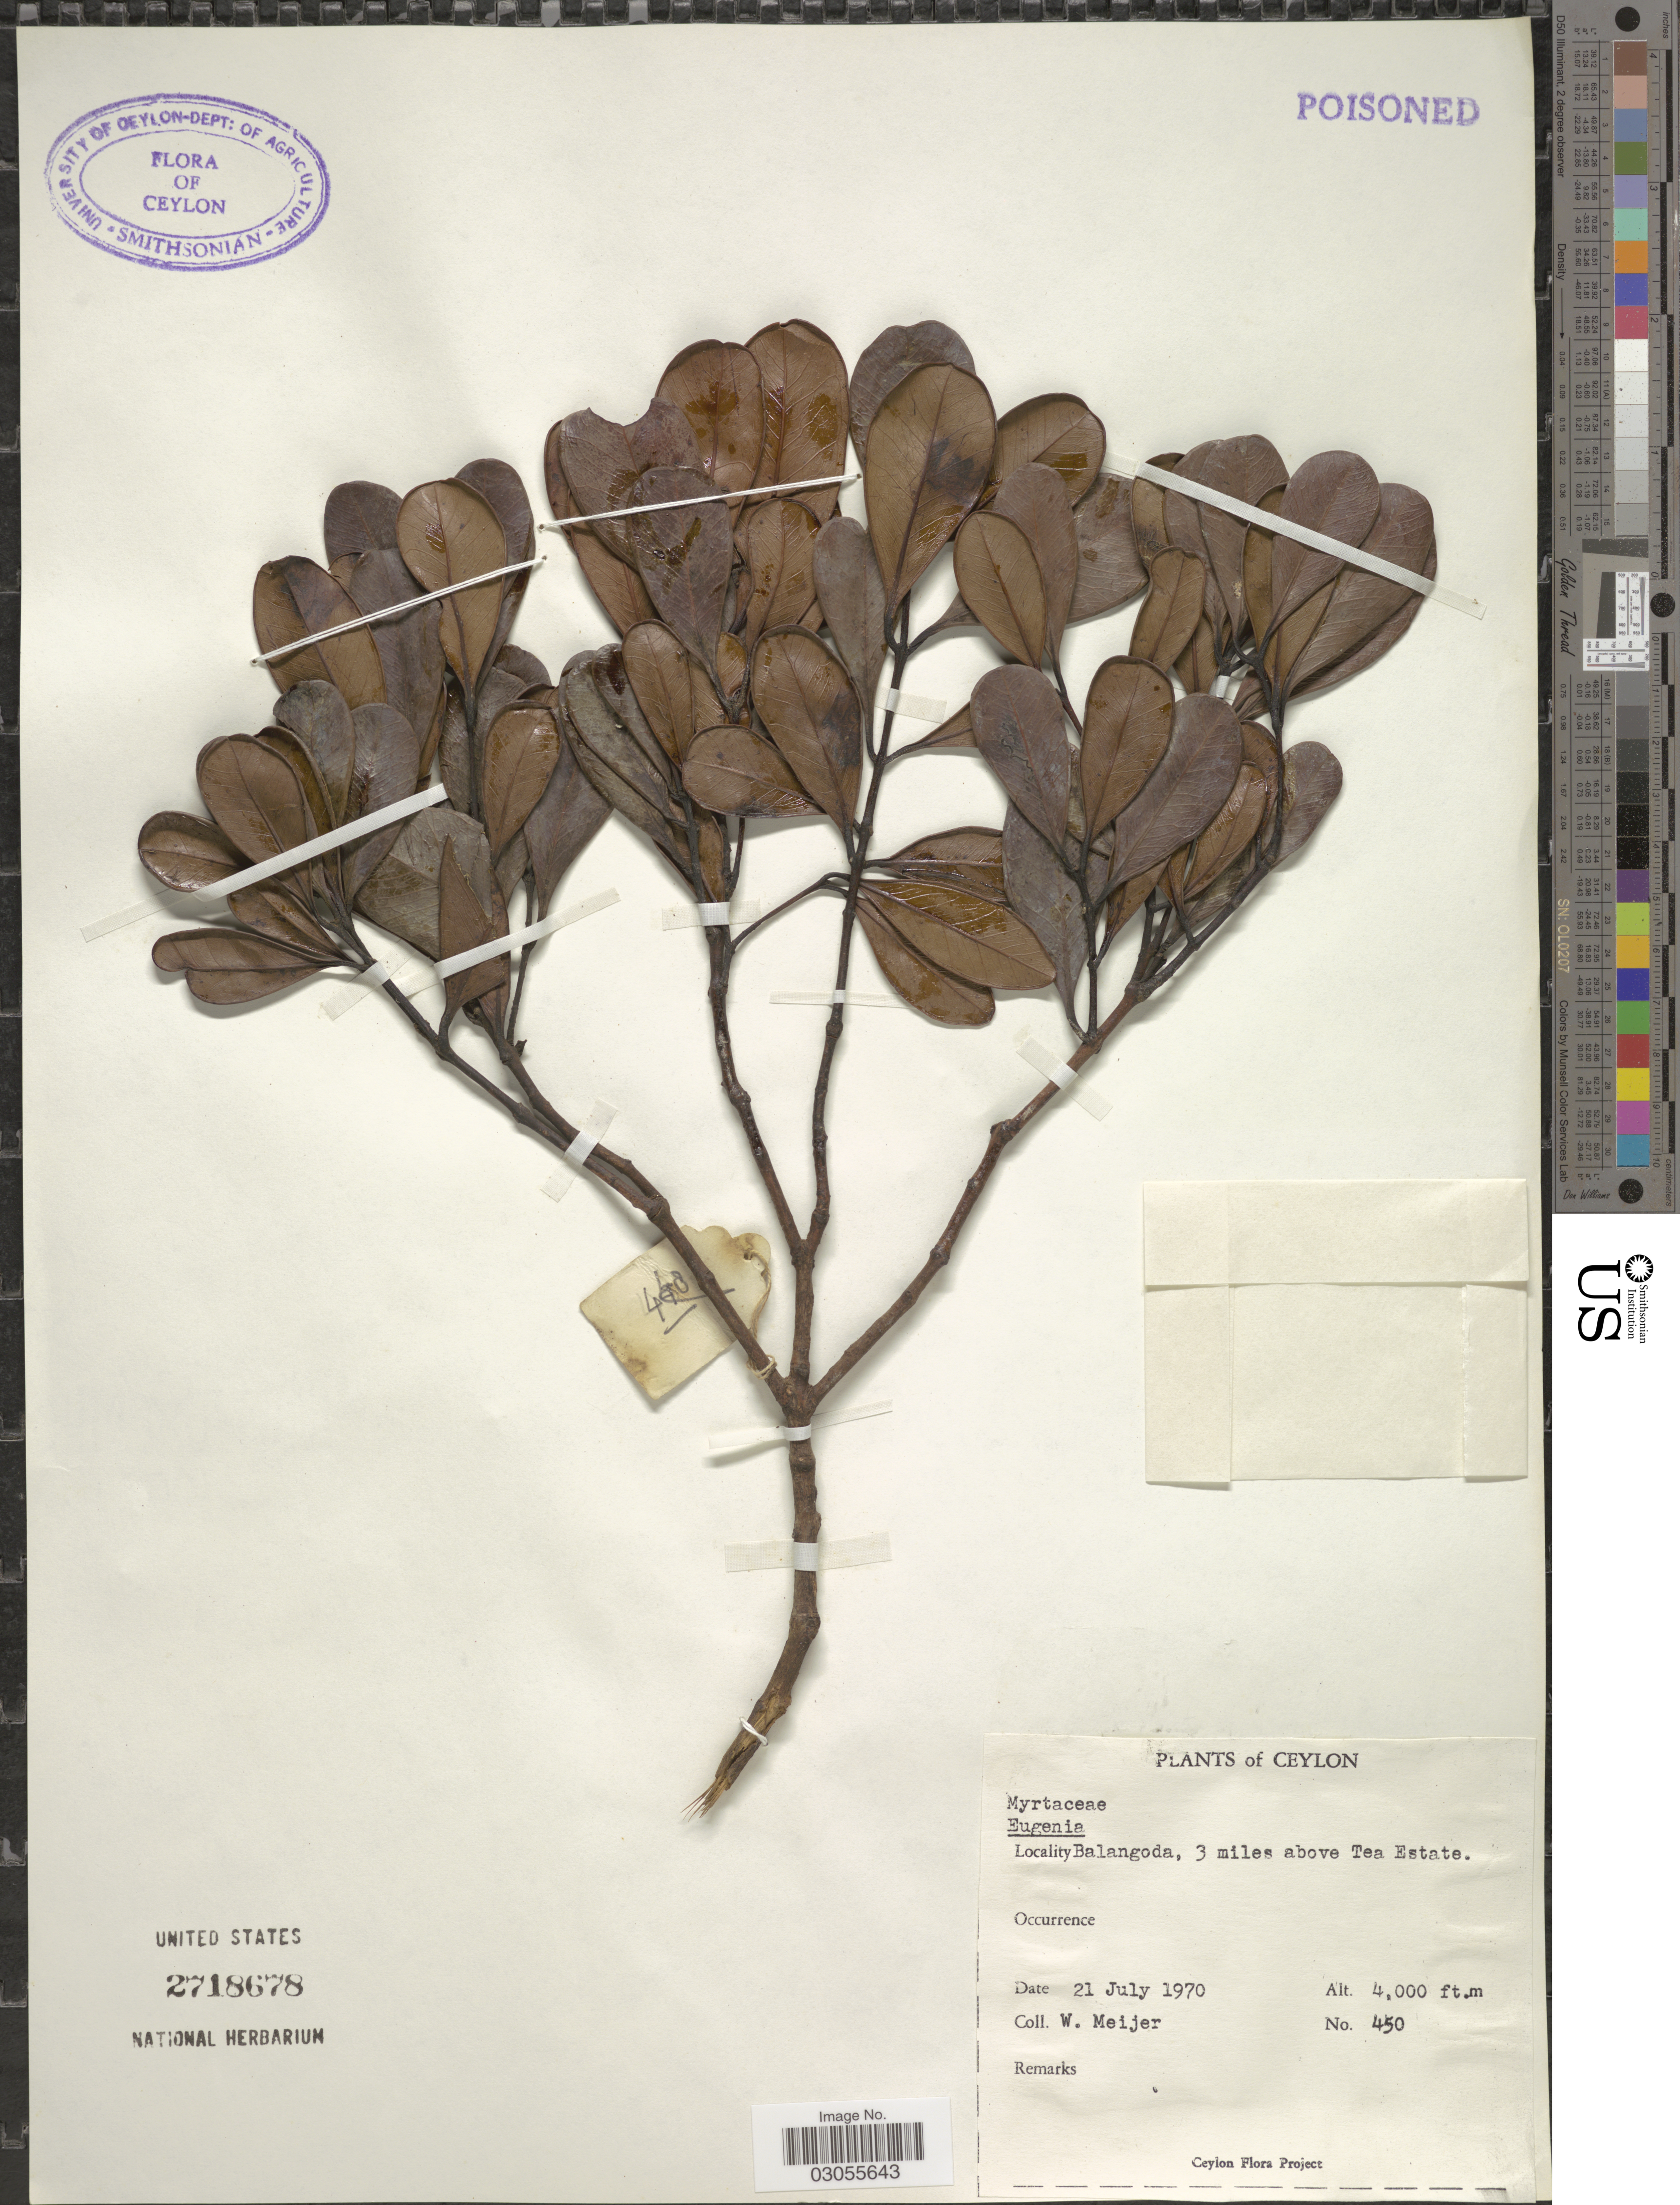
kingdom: Plantae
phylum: Tracheophyta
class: Magnoliopsida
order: Myrtales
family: Myrtaceae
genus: Eugenia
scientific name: Eugenia sp.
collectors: W. Meijer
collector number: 450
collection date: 1970-07-21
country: Sri Lanka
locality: Ceylon. Balangoda, 3 miles above Tea Estate.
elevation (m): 1219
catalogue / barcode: US 2718678